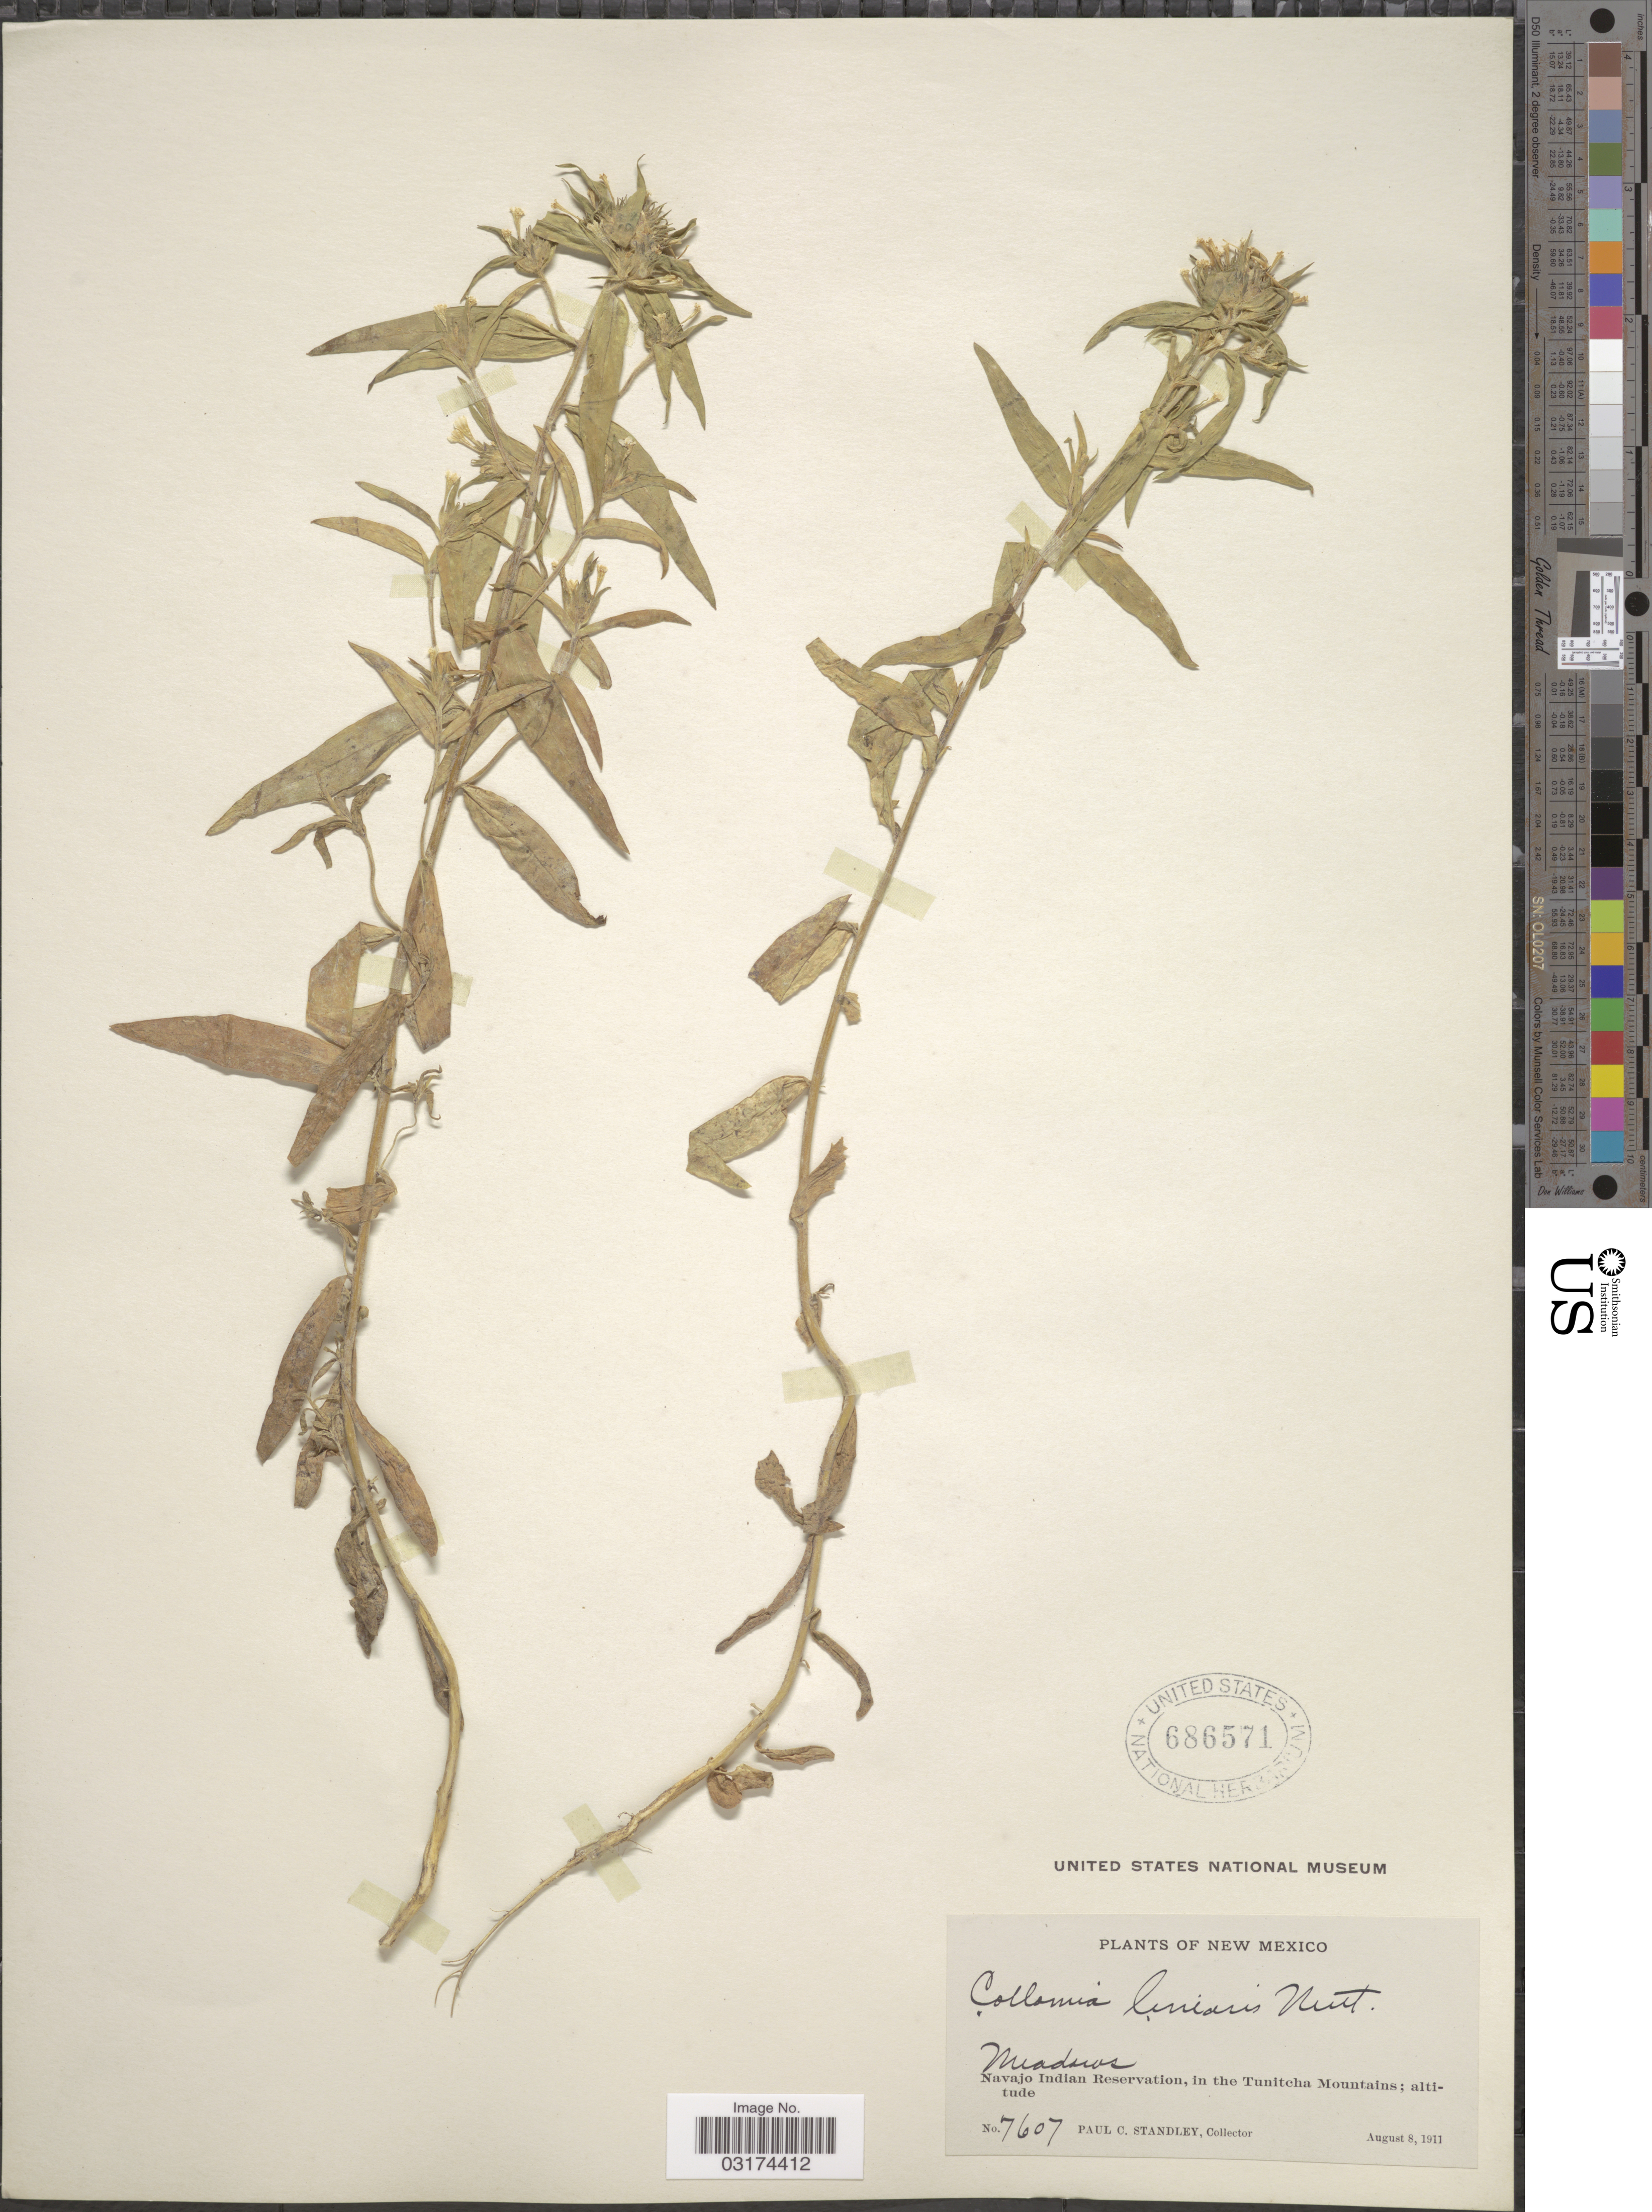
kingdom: Plantae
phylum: Tracheophyta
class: Magnoliopsida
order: Ericales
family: Polemoniaceae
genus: Collomia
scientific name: Collomia linearis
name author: Nutt.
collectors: P. C. Standley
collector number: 7607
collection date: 1911-08-08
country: United States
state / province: New Mexico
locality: Navajo Indian Reservation, in the Tunitcha Mountains.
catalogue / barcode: US 686571